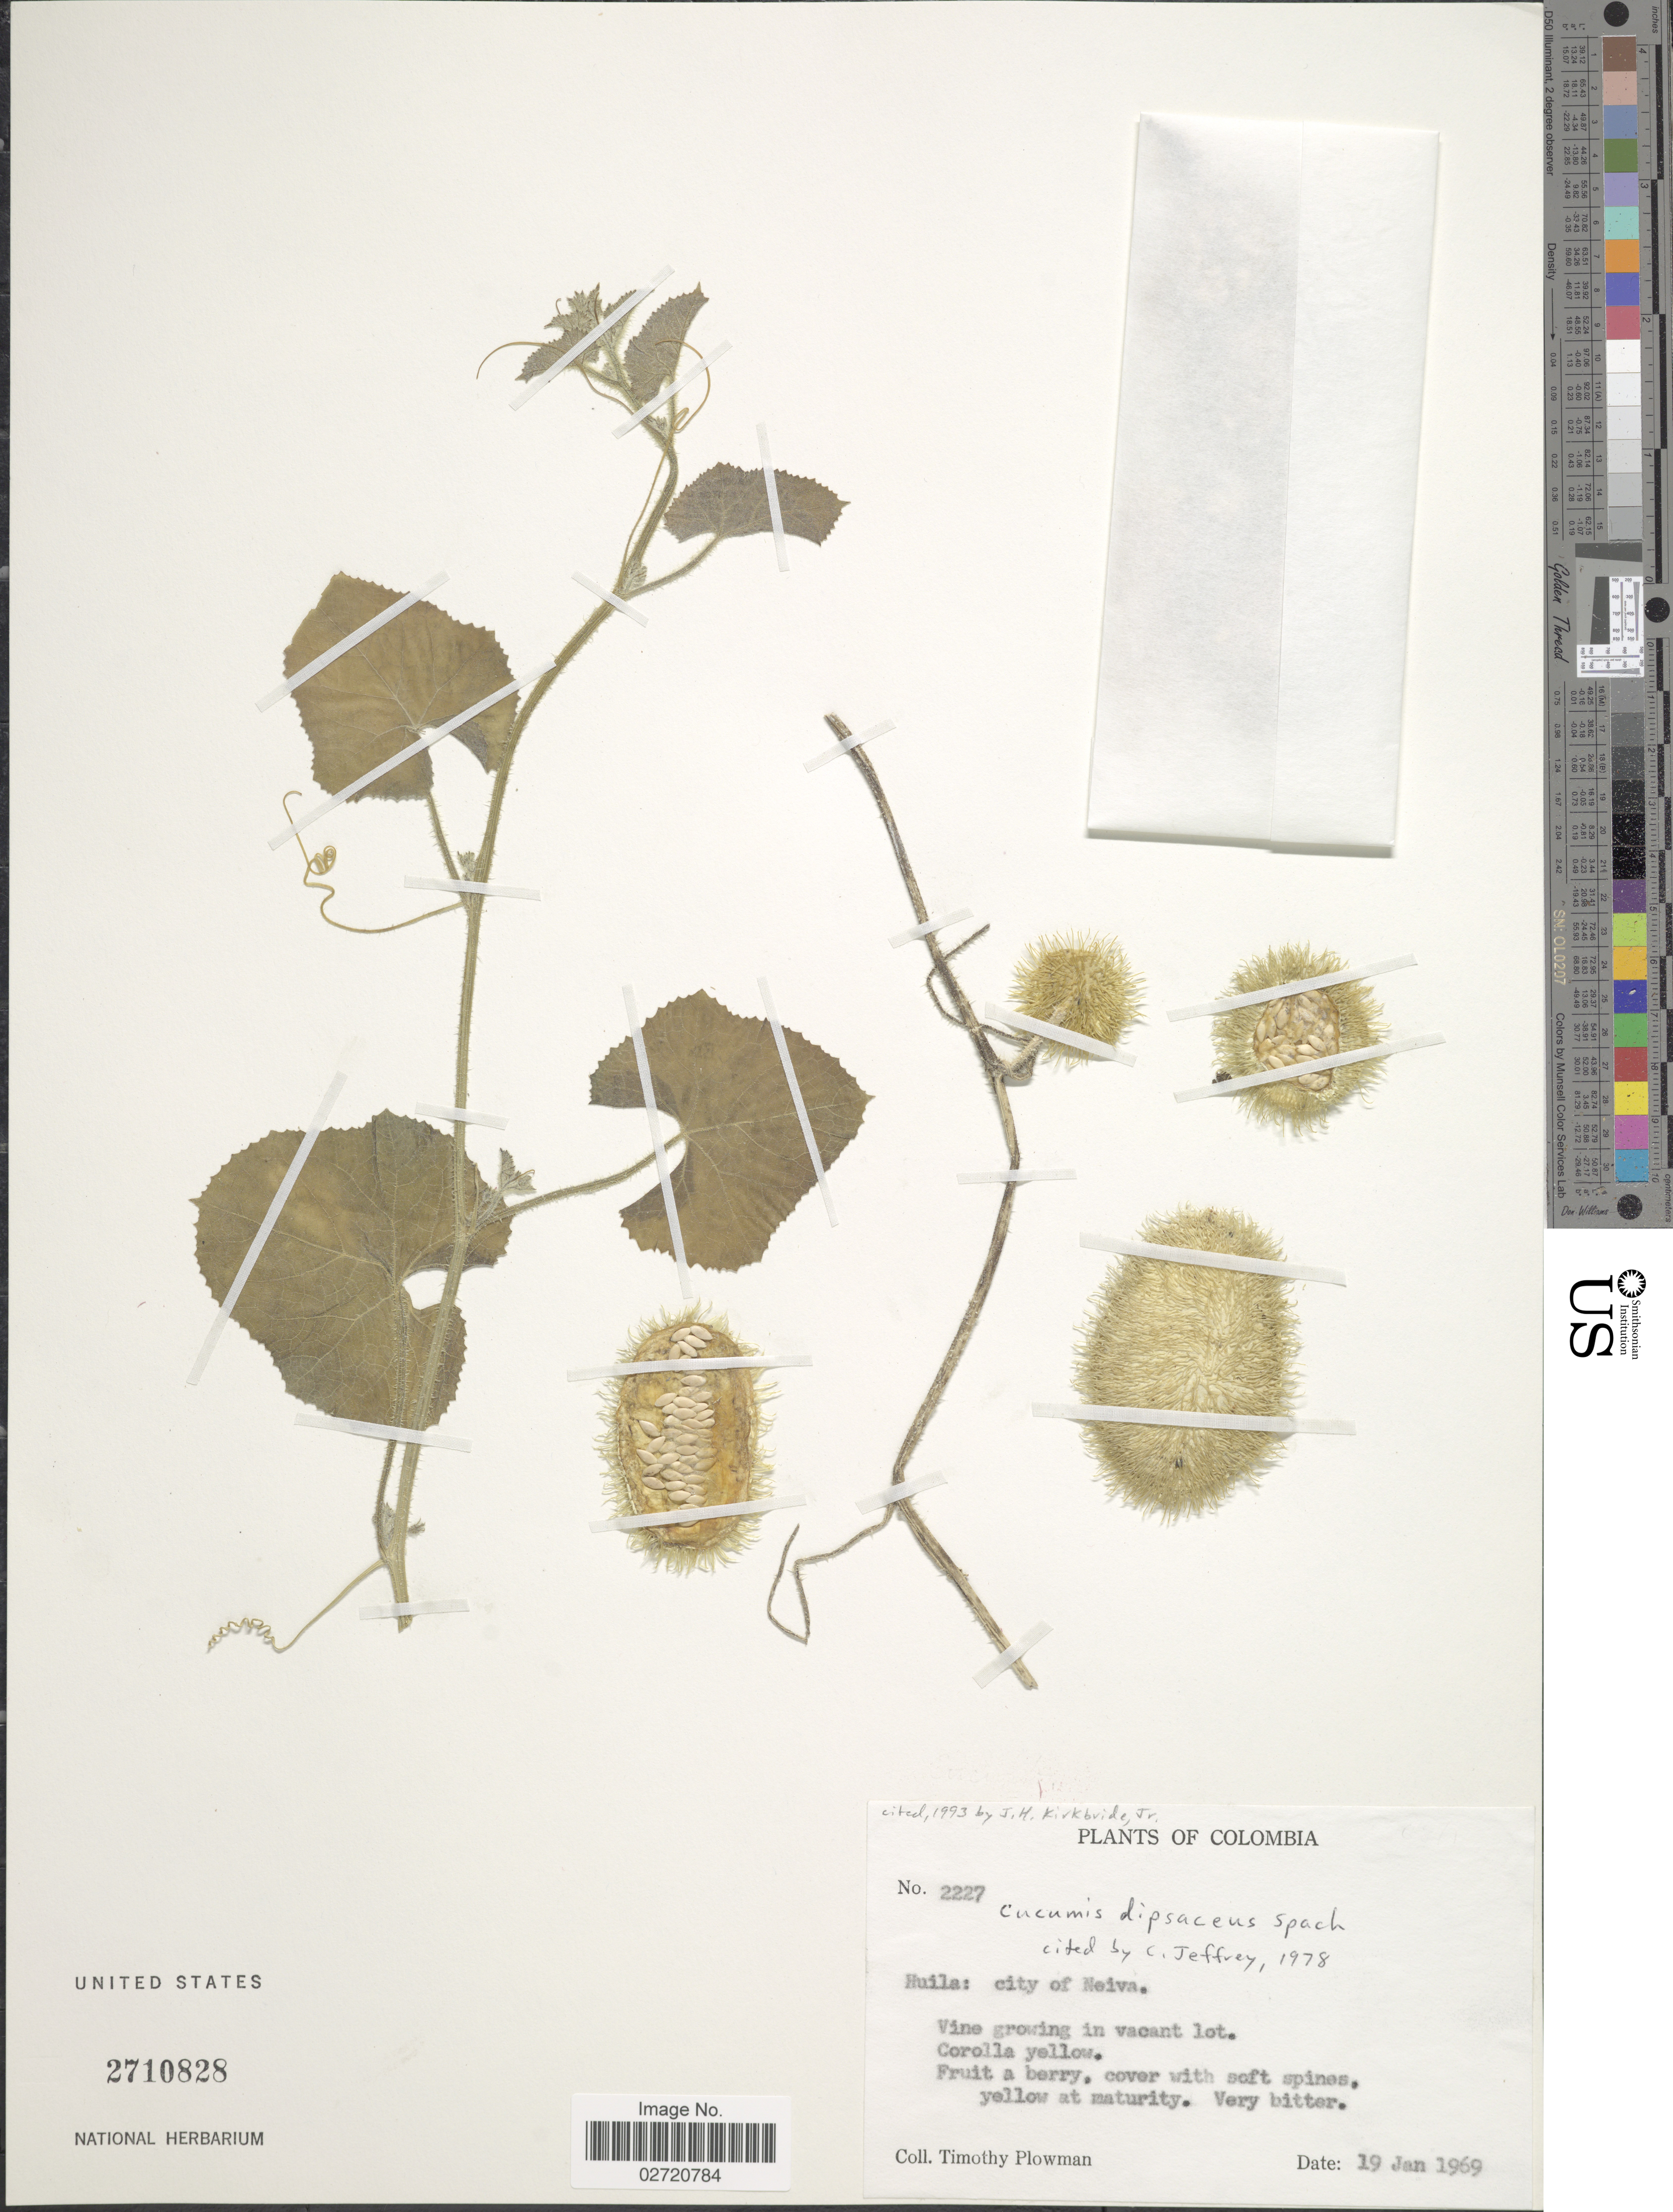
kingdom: Plantae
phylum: Tracheophyta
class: Magnoliopsida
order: Cucurbitales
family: Cucurbitaceae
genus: Cucumis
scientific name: Cucumis dipsaceus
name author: Ehrenb. ex Spach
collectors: T. Plowman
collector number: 2227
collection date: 1969-01-19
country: Colombia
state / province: Huila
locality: City of Neiva.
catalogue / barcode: US 2710828